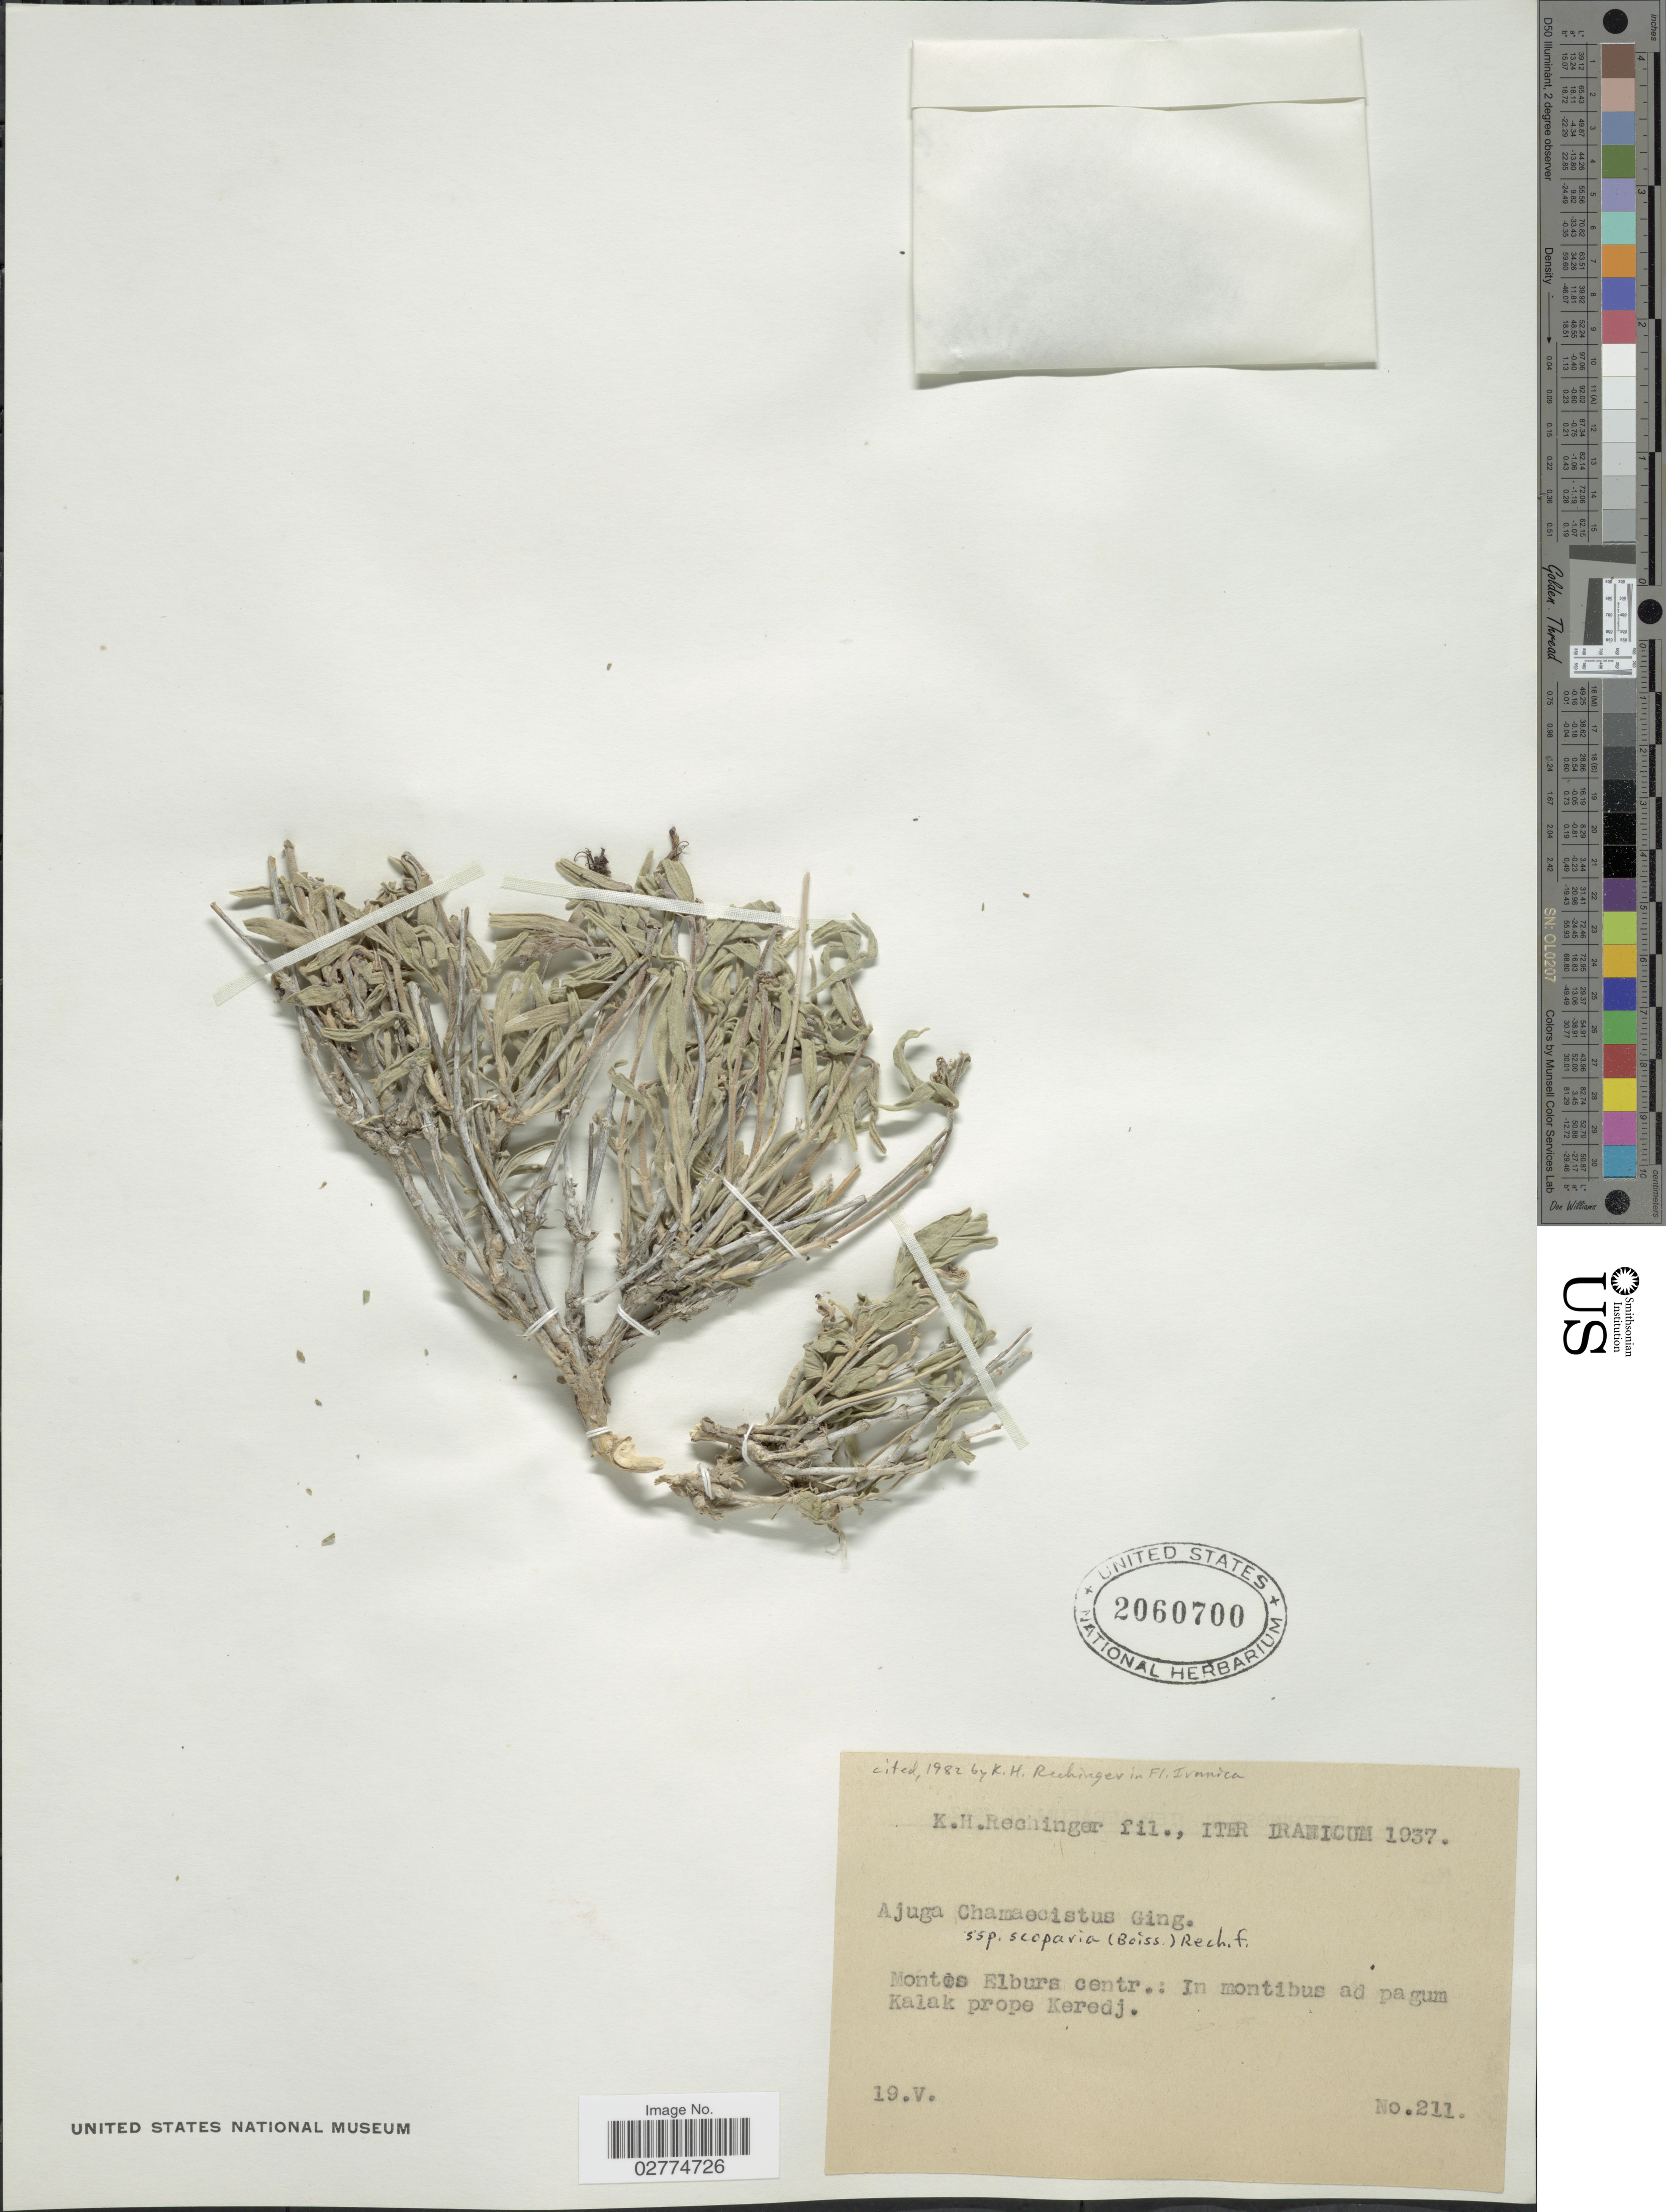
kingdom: Plantae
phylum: Tracheophyta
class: Magnoliopsida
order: Lamiales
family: Lamiaceae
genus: Ajuga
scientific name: Ajuga chamaecistus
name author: Ging. ex Benth.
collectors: K. H. Rechinger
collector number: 211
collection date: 1937-05-19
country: Iran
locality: Montes Elburs centr., In montibus ad pagum Kalak prope Keredj.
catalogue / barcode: US 2060700